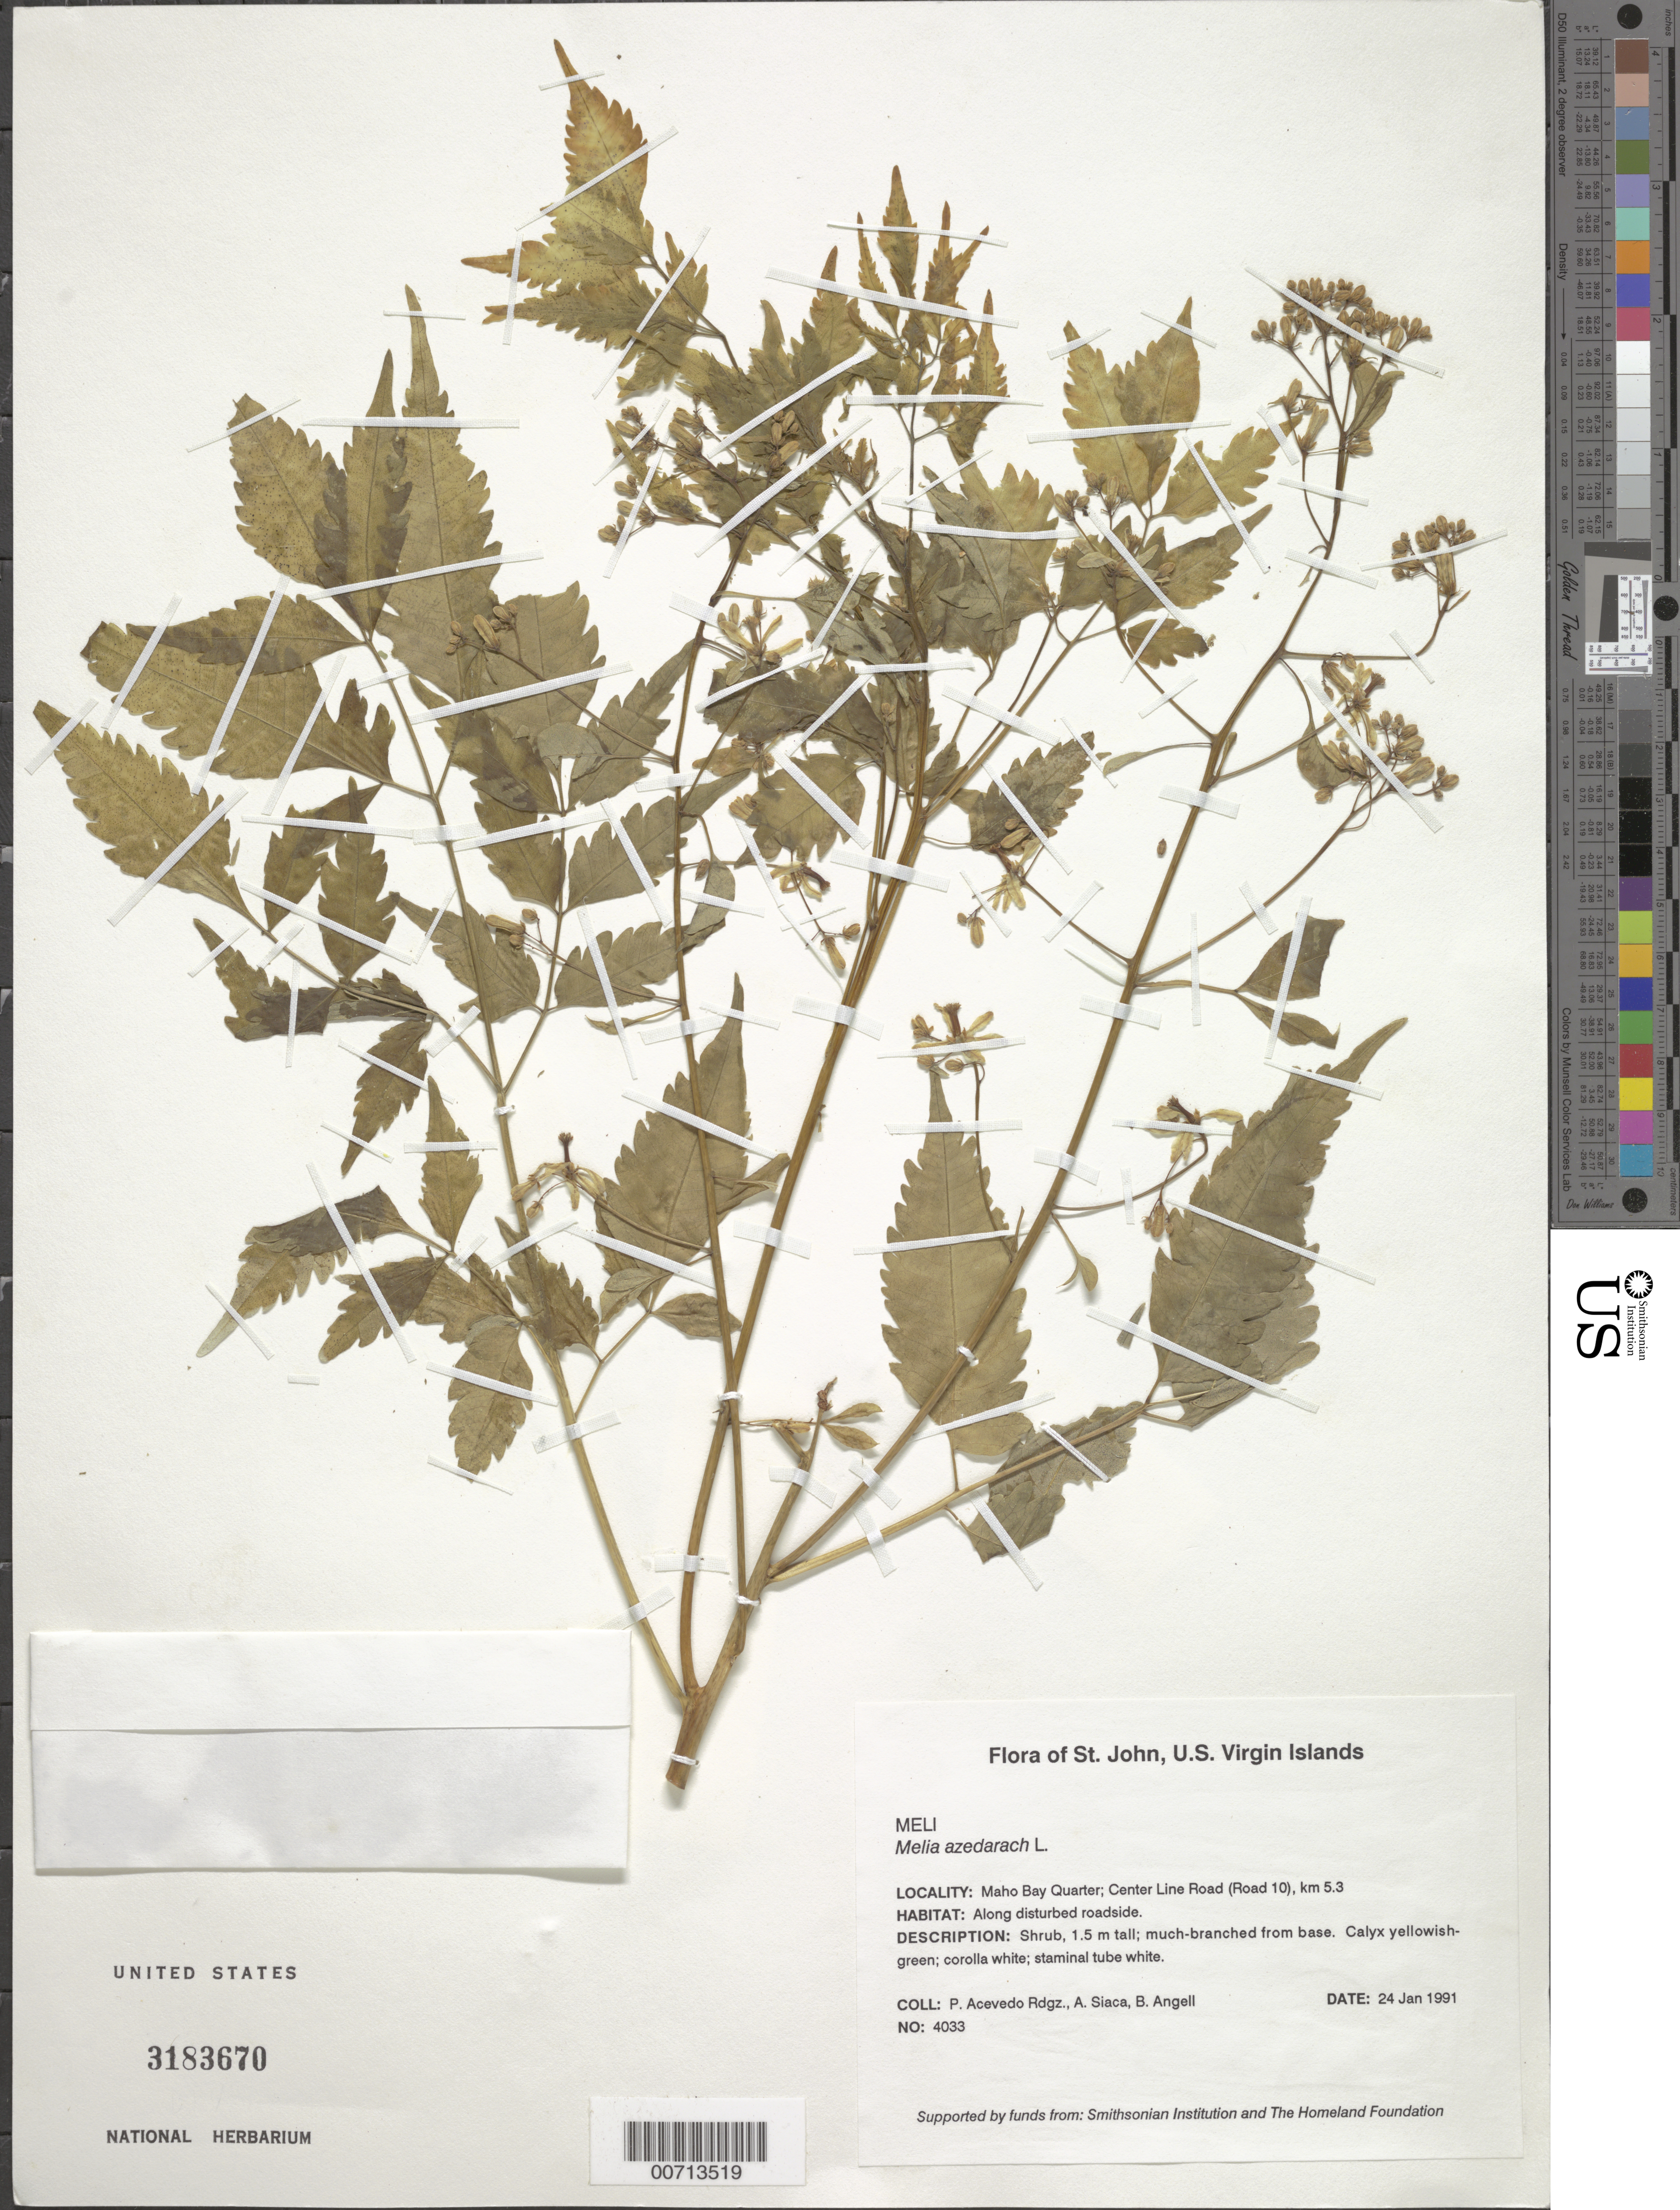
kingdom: Plantae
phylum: Tracheophyta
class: Magnoliopsida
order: Sapindales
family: Meliaceae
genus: Melia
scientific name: Melia azedarach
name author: L.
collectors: P. Acevedo-Rodr., A. Siaca & Bobbi Angell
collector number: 4033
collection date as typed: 24 Jan 1991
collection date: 1991-01-24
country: U.S. Virgin Islands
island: St. John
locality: Maho Bay Quarter; Center Line Road (Road 10), km 5.3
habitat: Along disturbed roadside.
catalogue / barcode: US 3183670